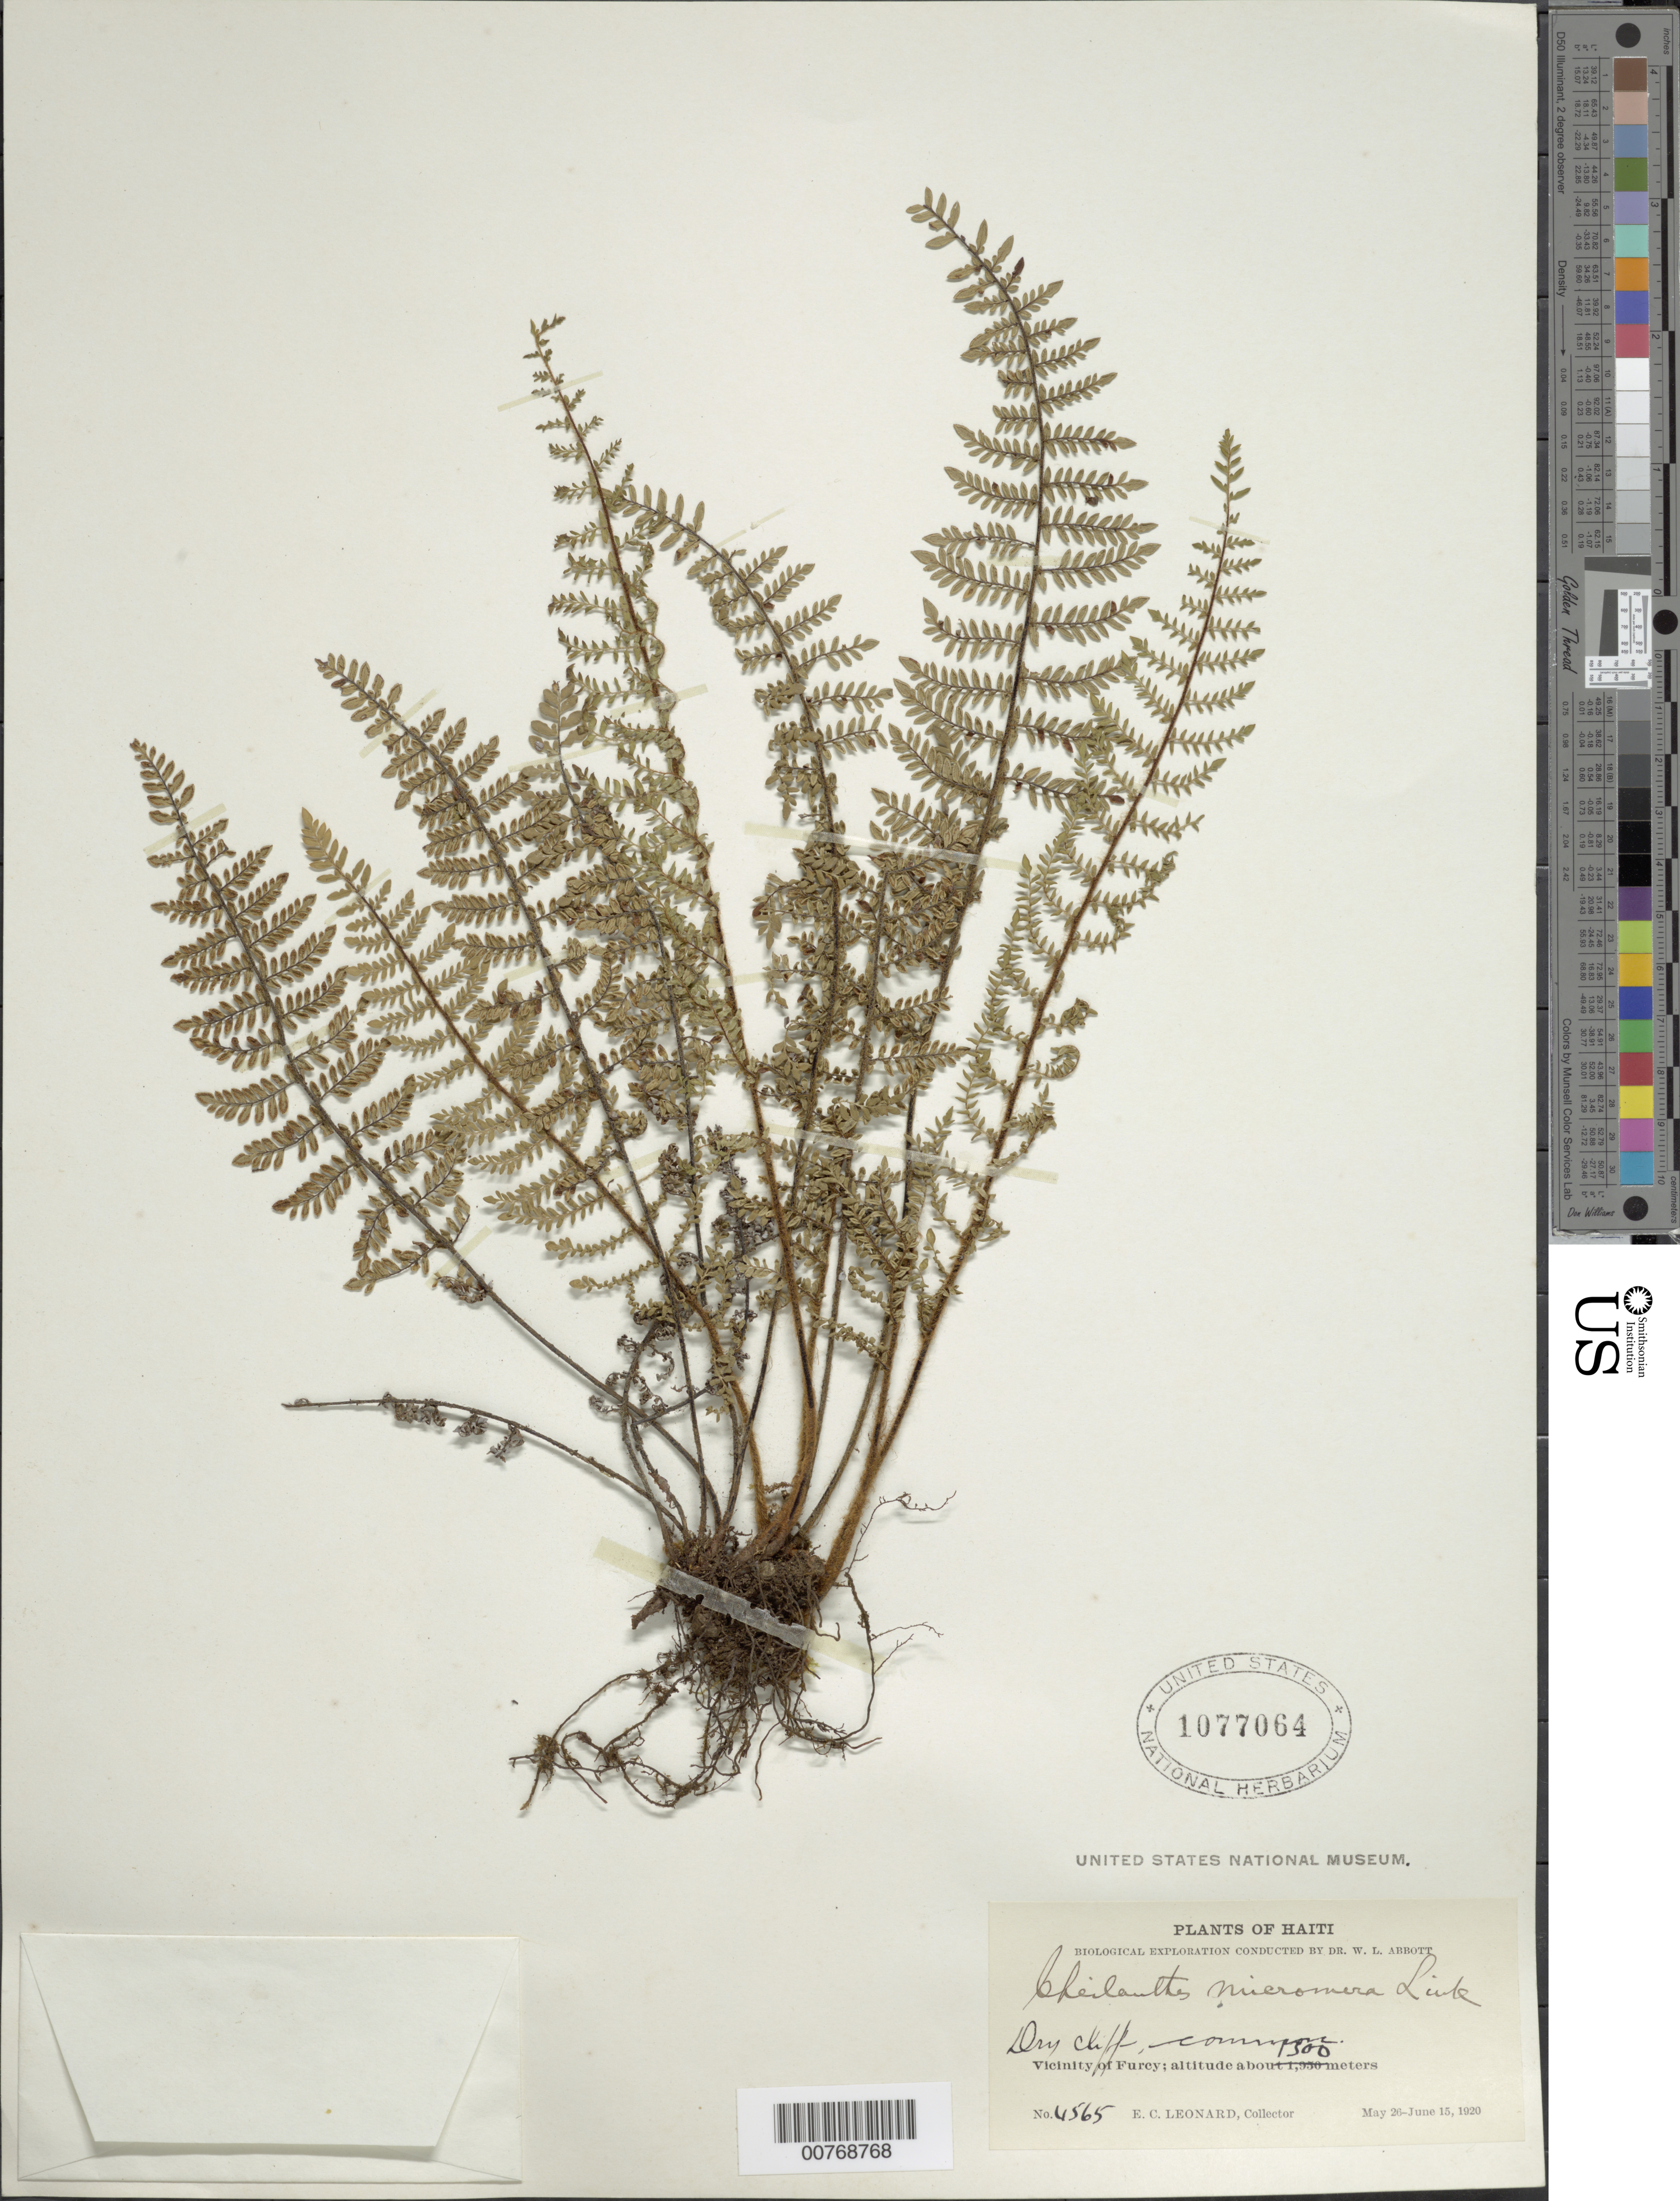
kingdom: Plantae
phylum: Tracheophyta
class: Polypodiopsida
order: Polypodiales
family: Pteridaceae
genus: Myriopteris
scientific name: Myriopteris notholaenoides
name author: (Desv.) Grusz & Windham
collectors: E. C. Leonard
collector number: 4565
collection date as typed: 26 May 1920 15 Jun 1920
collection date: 1920-05-26/1920-06-15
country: Haiti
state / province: Ouest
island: Hispaniola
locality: Vicinity of Furcy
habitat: Cliffs, common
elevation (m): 1300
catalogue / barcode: US 1077064